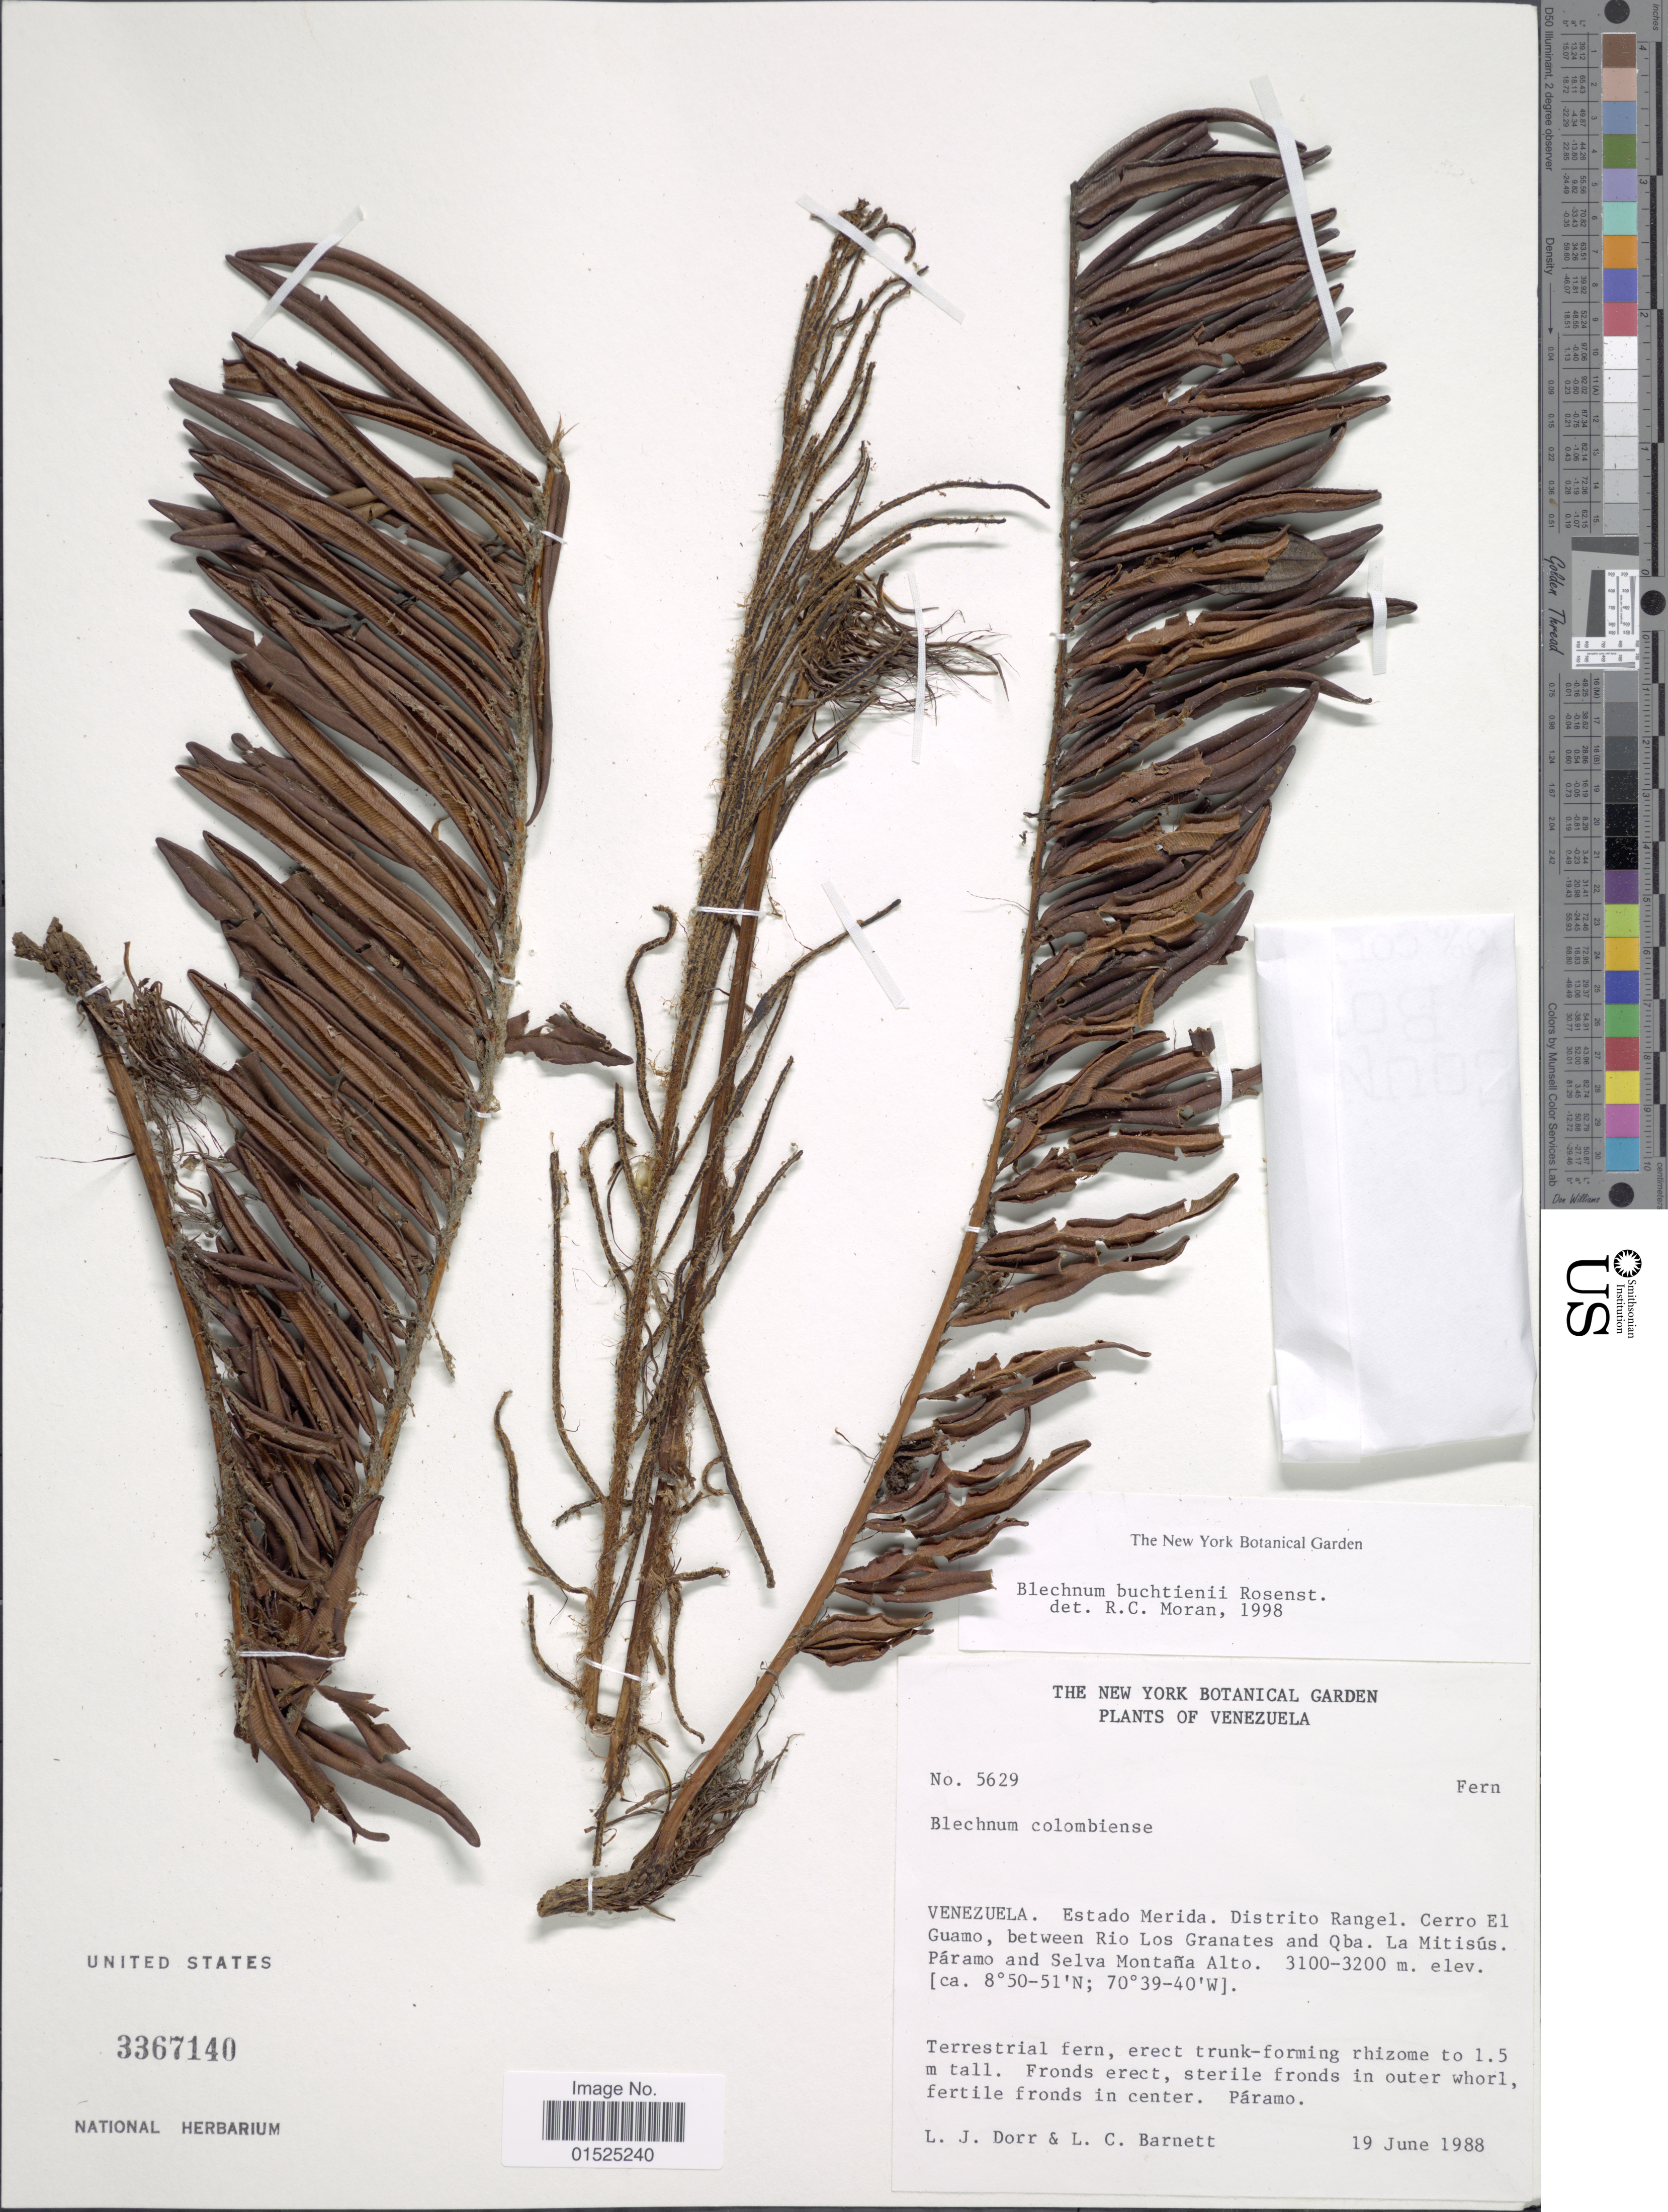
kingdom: Plantae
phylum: Tracheophyta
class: Polypodiopsida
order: Polypodiales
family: Blechnaceae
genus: Blechnum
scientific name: Blechnum auratum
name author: (Fée) R.M. Tryon & Stolze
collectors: L. J. Dorr & L. C. Barnett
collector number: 5629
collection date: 1988-06-19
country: Venezuela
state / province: Mérida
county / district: Rangel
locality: Cerro El Guamo, between Rio Los Granates and Qba. La Mitisús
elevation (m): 3100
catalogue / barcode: US 3367140